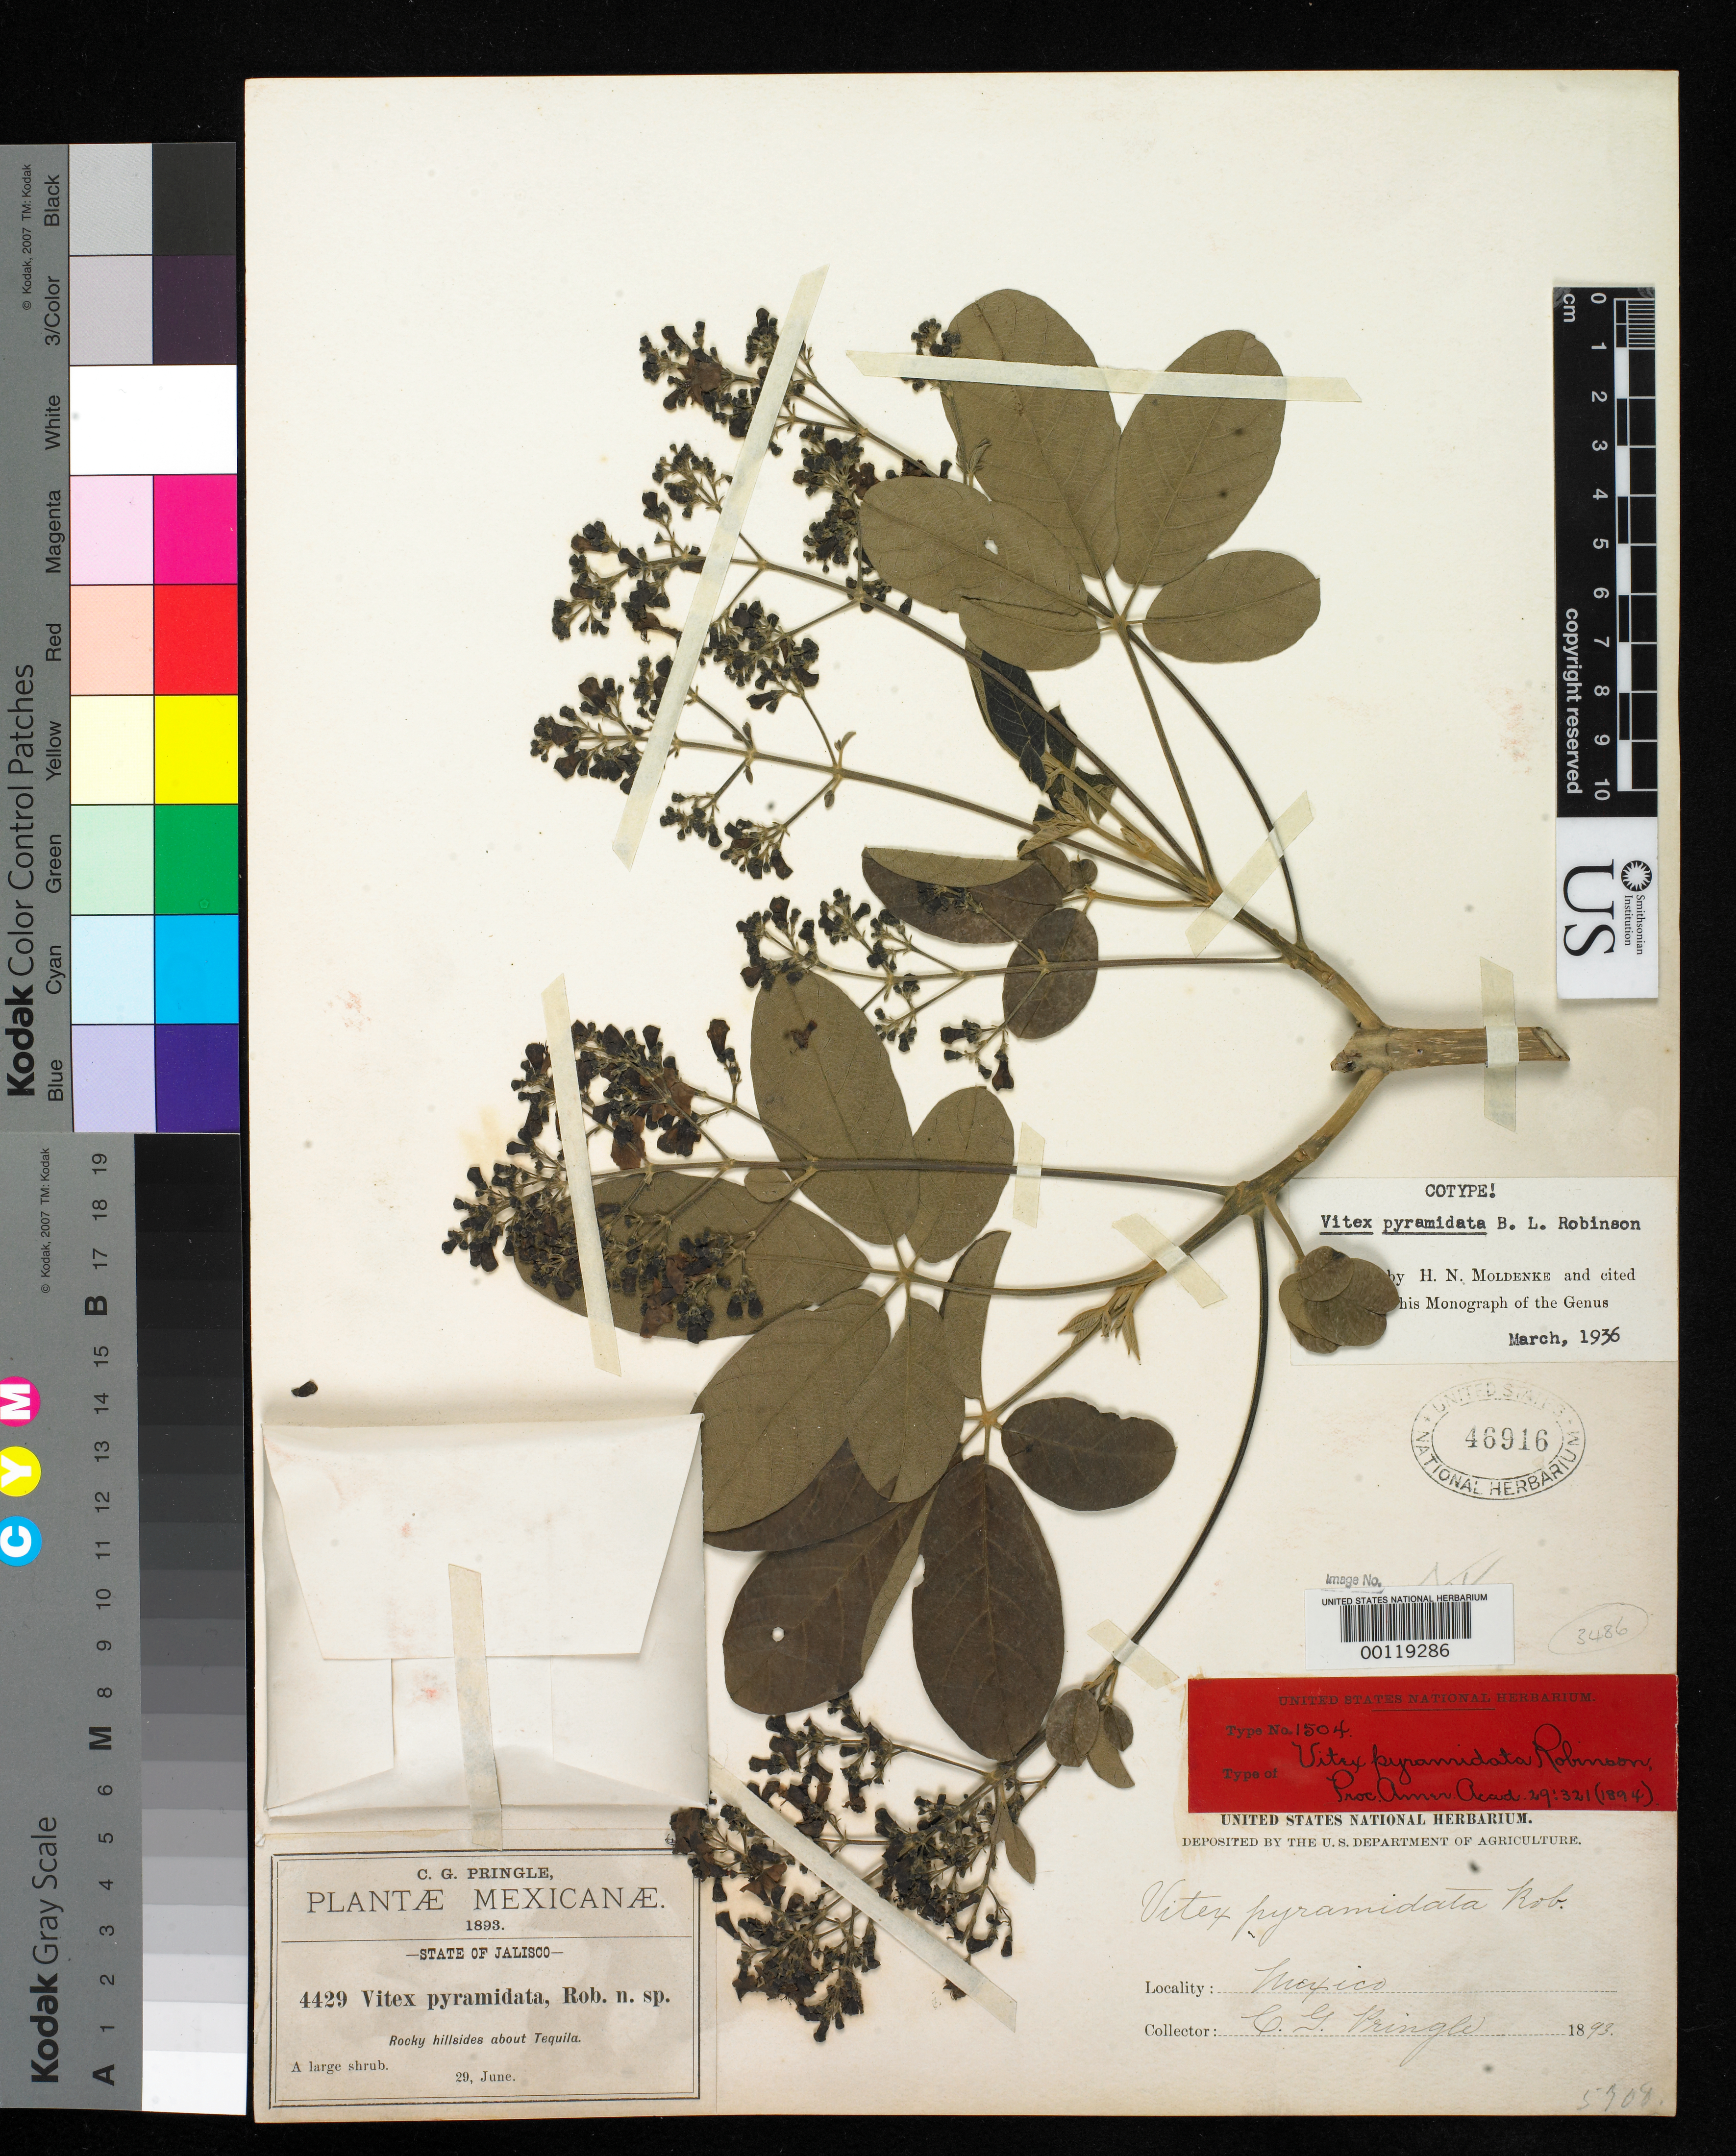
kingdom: Plantae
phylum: Tracheophyta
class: Magnoliopsida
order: Lamiales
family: Lamiaceae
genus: Vitex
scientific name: Vitex pyramidata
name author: B.L. Rob.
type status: Syntype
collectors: C. G. Pringle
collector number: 4429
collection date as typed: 29 Jun 1893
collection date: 1893-06-29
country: Mexico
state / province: Jalisco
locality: Tequila.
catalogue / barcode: US 46916